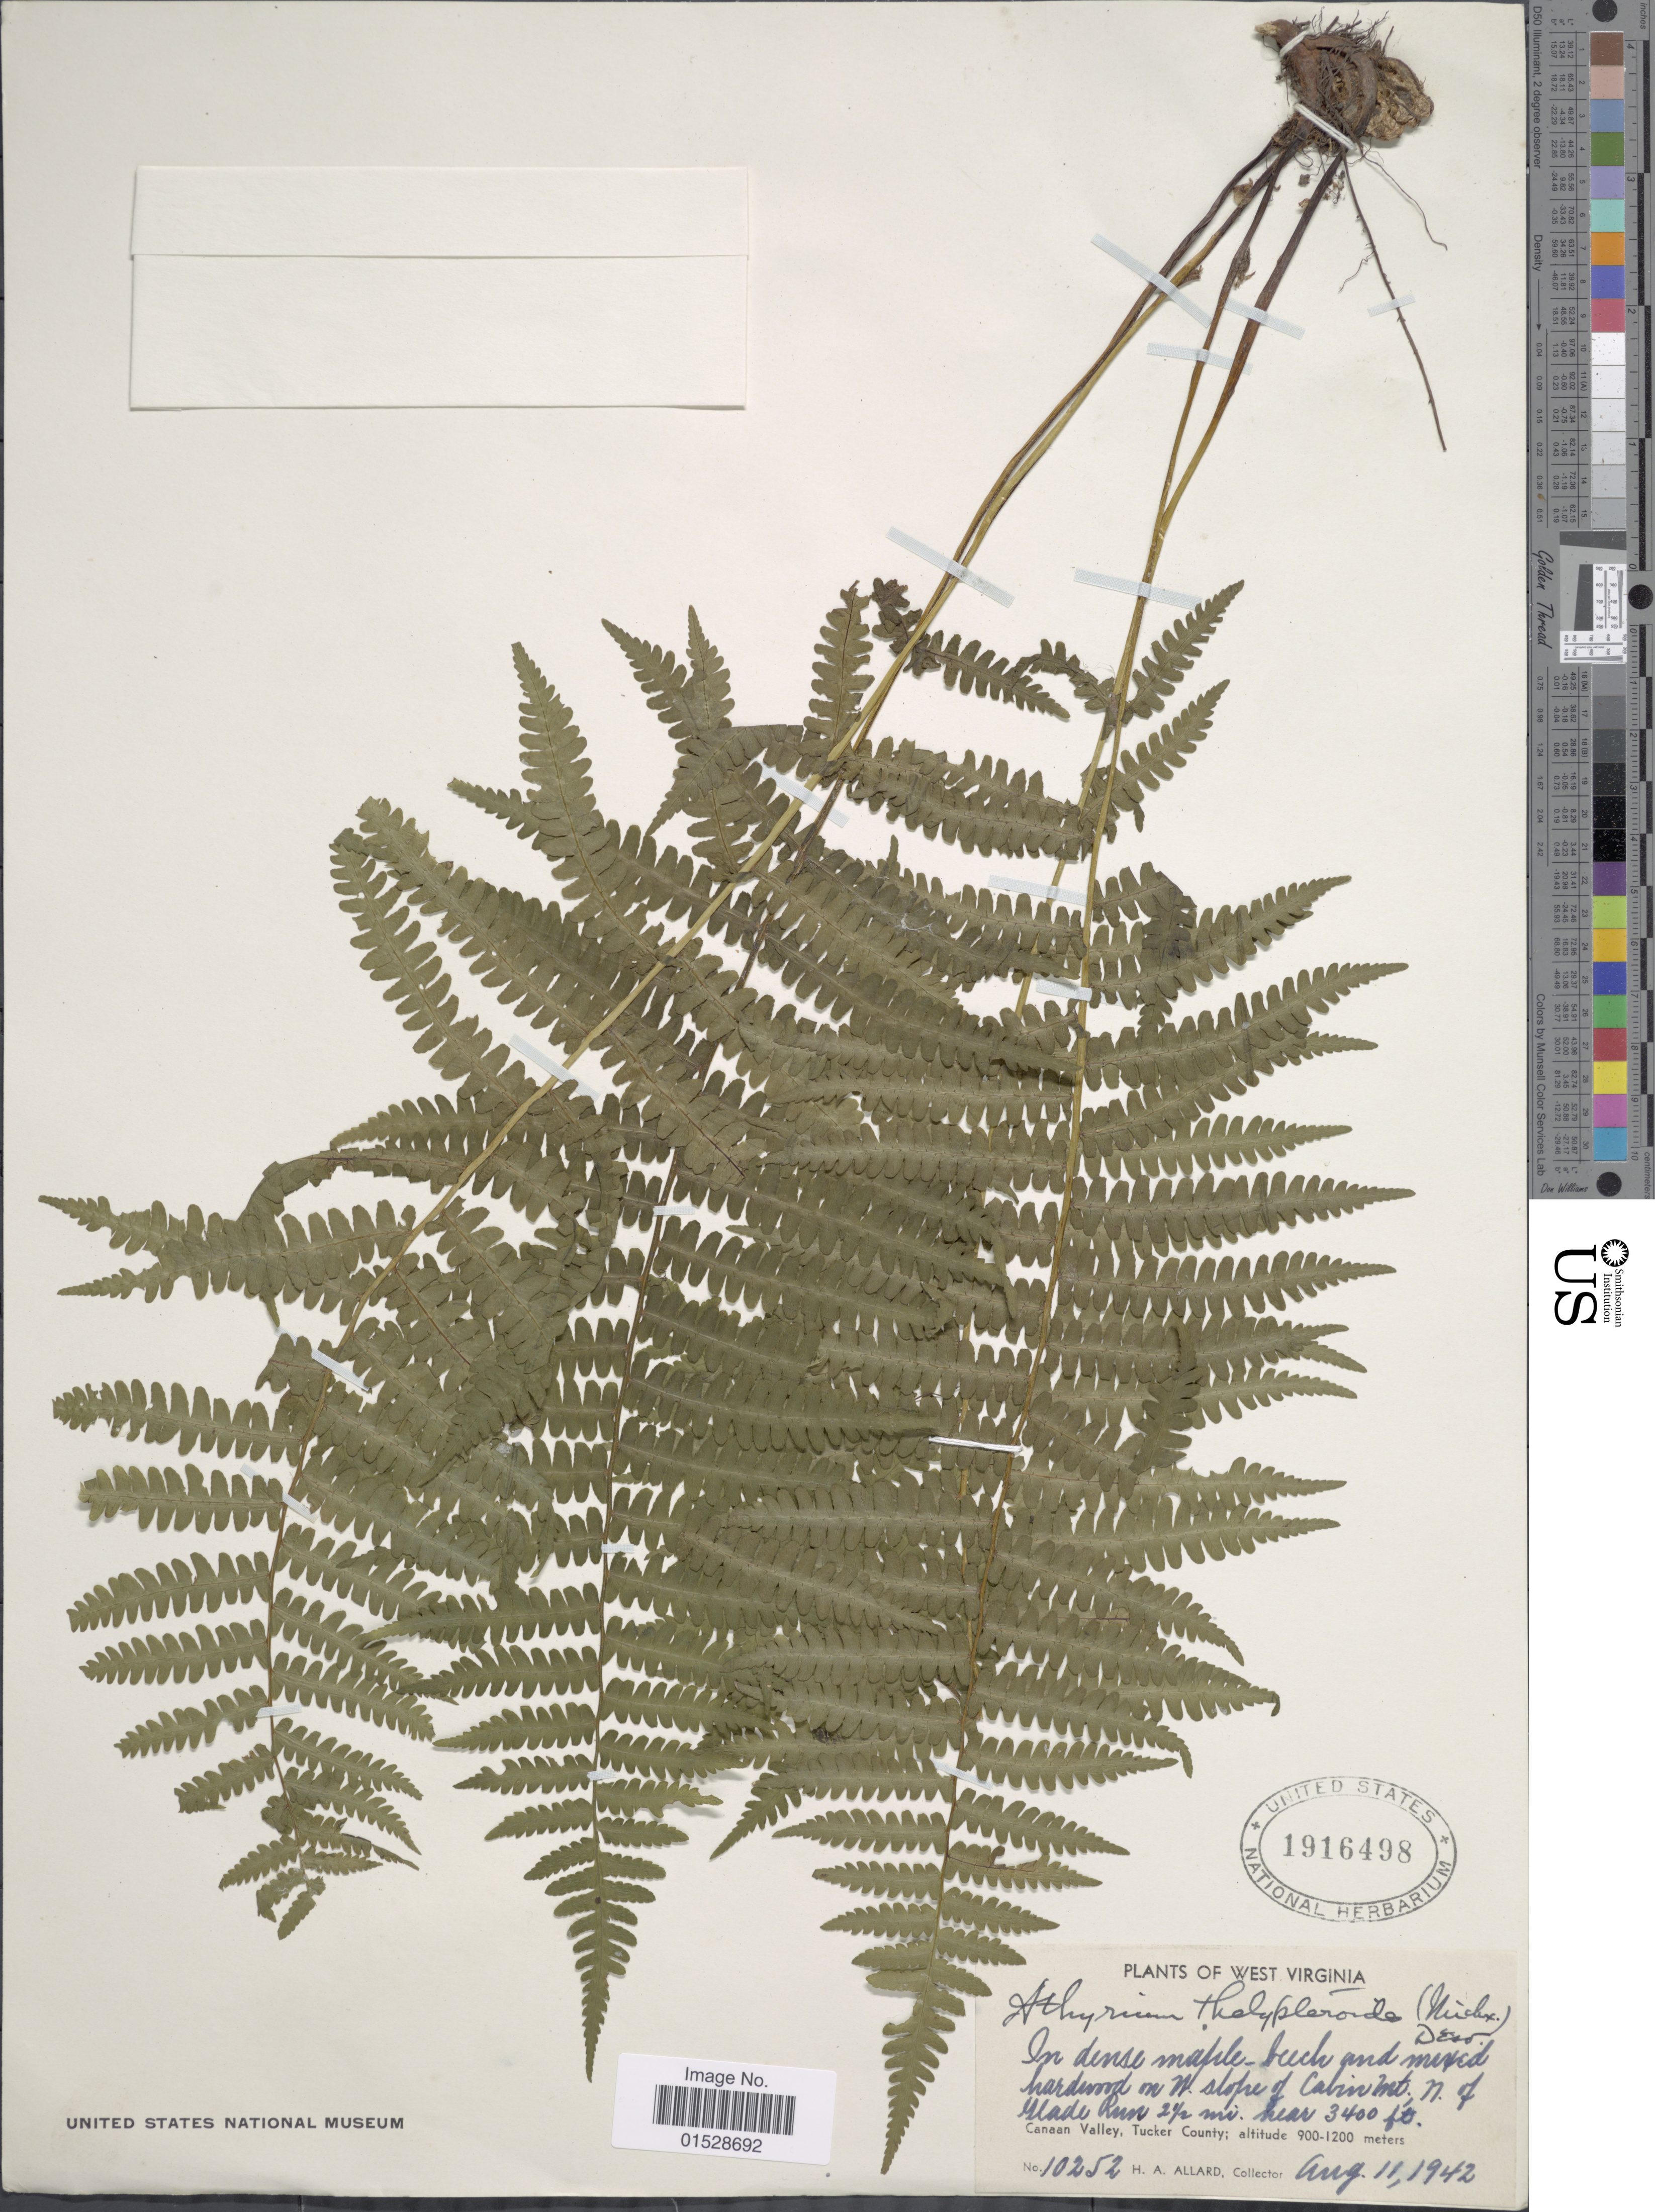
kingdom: Plantae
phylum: Tracheophyta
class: Polypodiopsida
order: Polypodiales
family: Athyriaceae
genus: Deparia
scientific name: Deparia acrostichoides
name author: (Sw.) M. Kato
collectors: H. A. Allard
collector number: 10252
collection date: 1942-08-11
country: United States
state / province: West Virginia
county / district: Tucker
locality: W. slope of Cabin Mt., n. of Glade Run 2 ½ mi. near, Canaan Valley, Tucker County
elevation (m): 900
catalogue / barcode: US 1916498